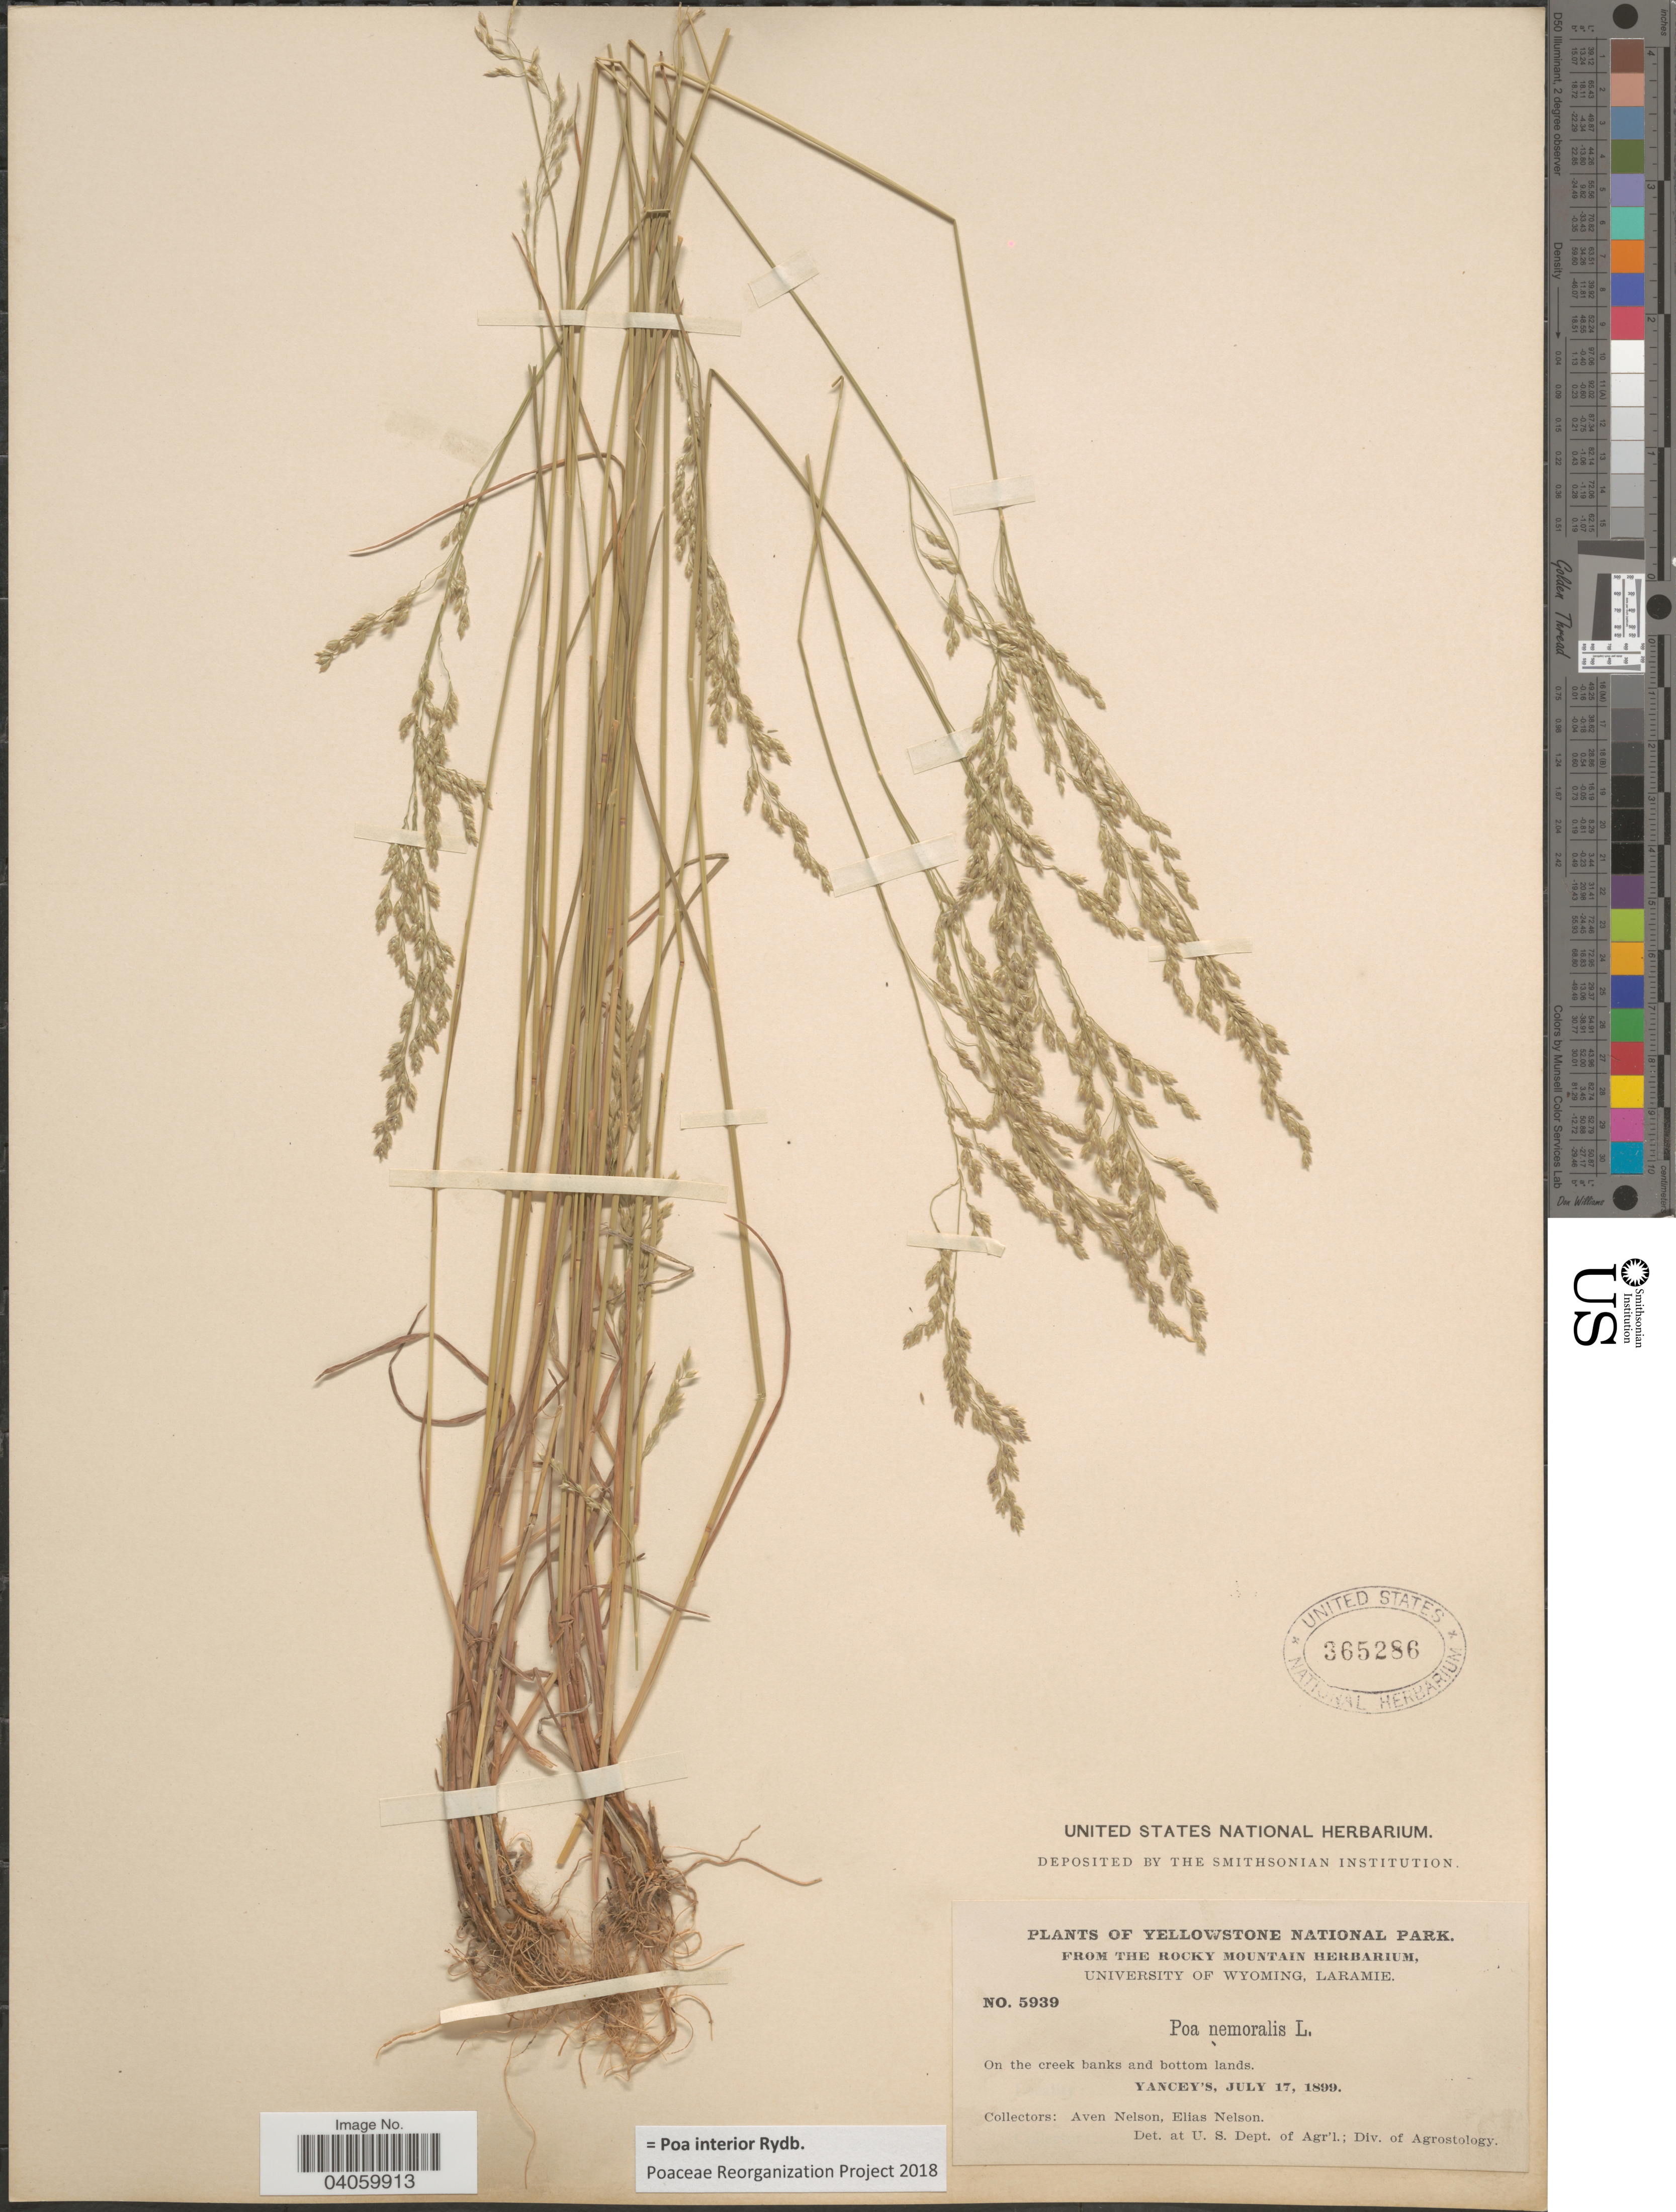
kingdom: Plantae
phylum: Tracheophyta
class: Liliopsida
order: Poales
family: Poaceae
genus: Poa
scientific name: Poa interior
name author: Rydb.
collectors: A. Nelson & E. Nelson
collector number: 5939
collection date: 1899-07-17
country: United States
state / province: Wyoming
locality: Yellowstone National Park. Yancey's.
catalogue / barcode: US 365286